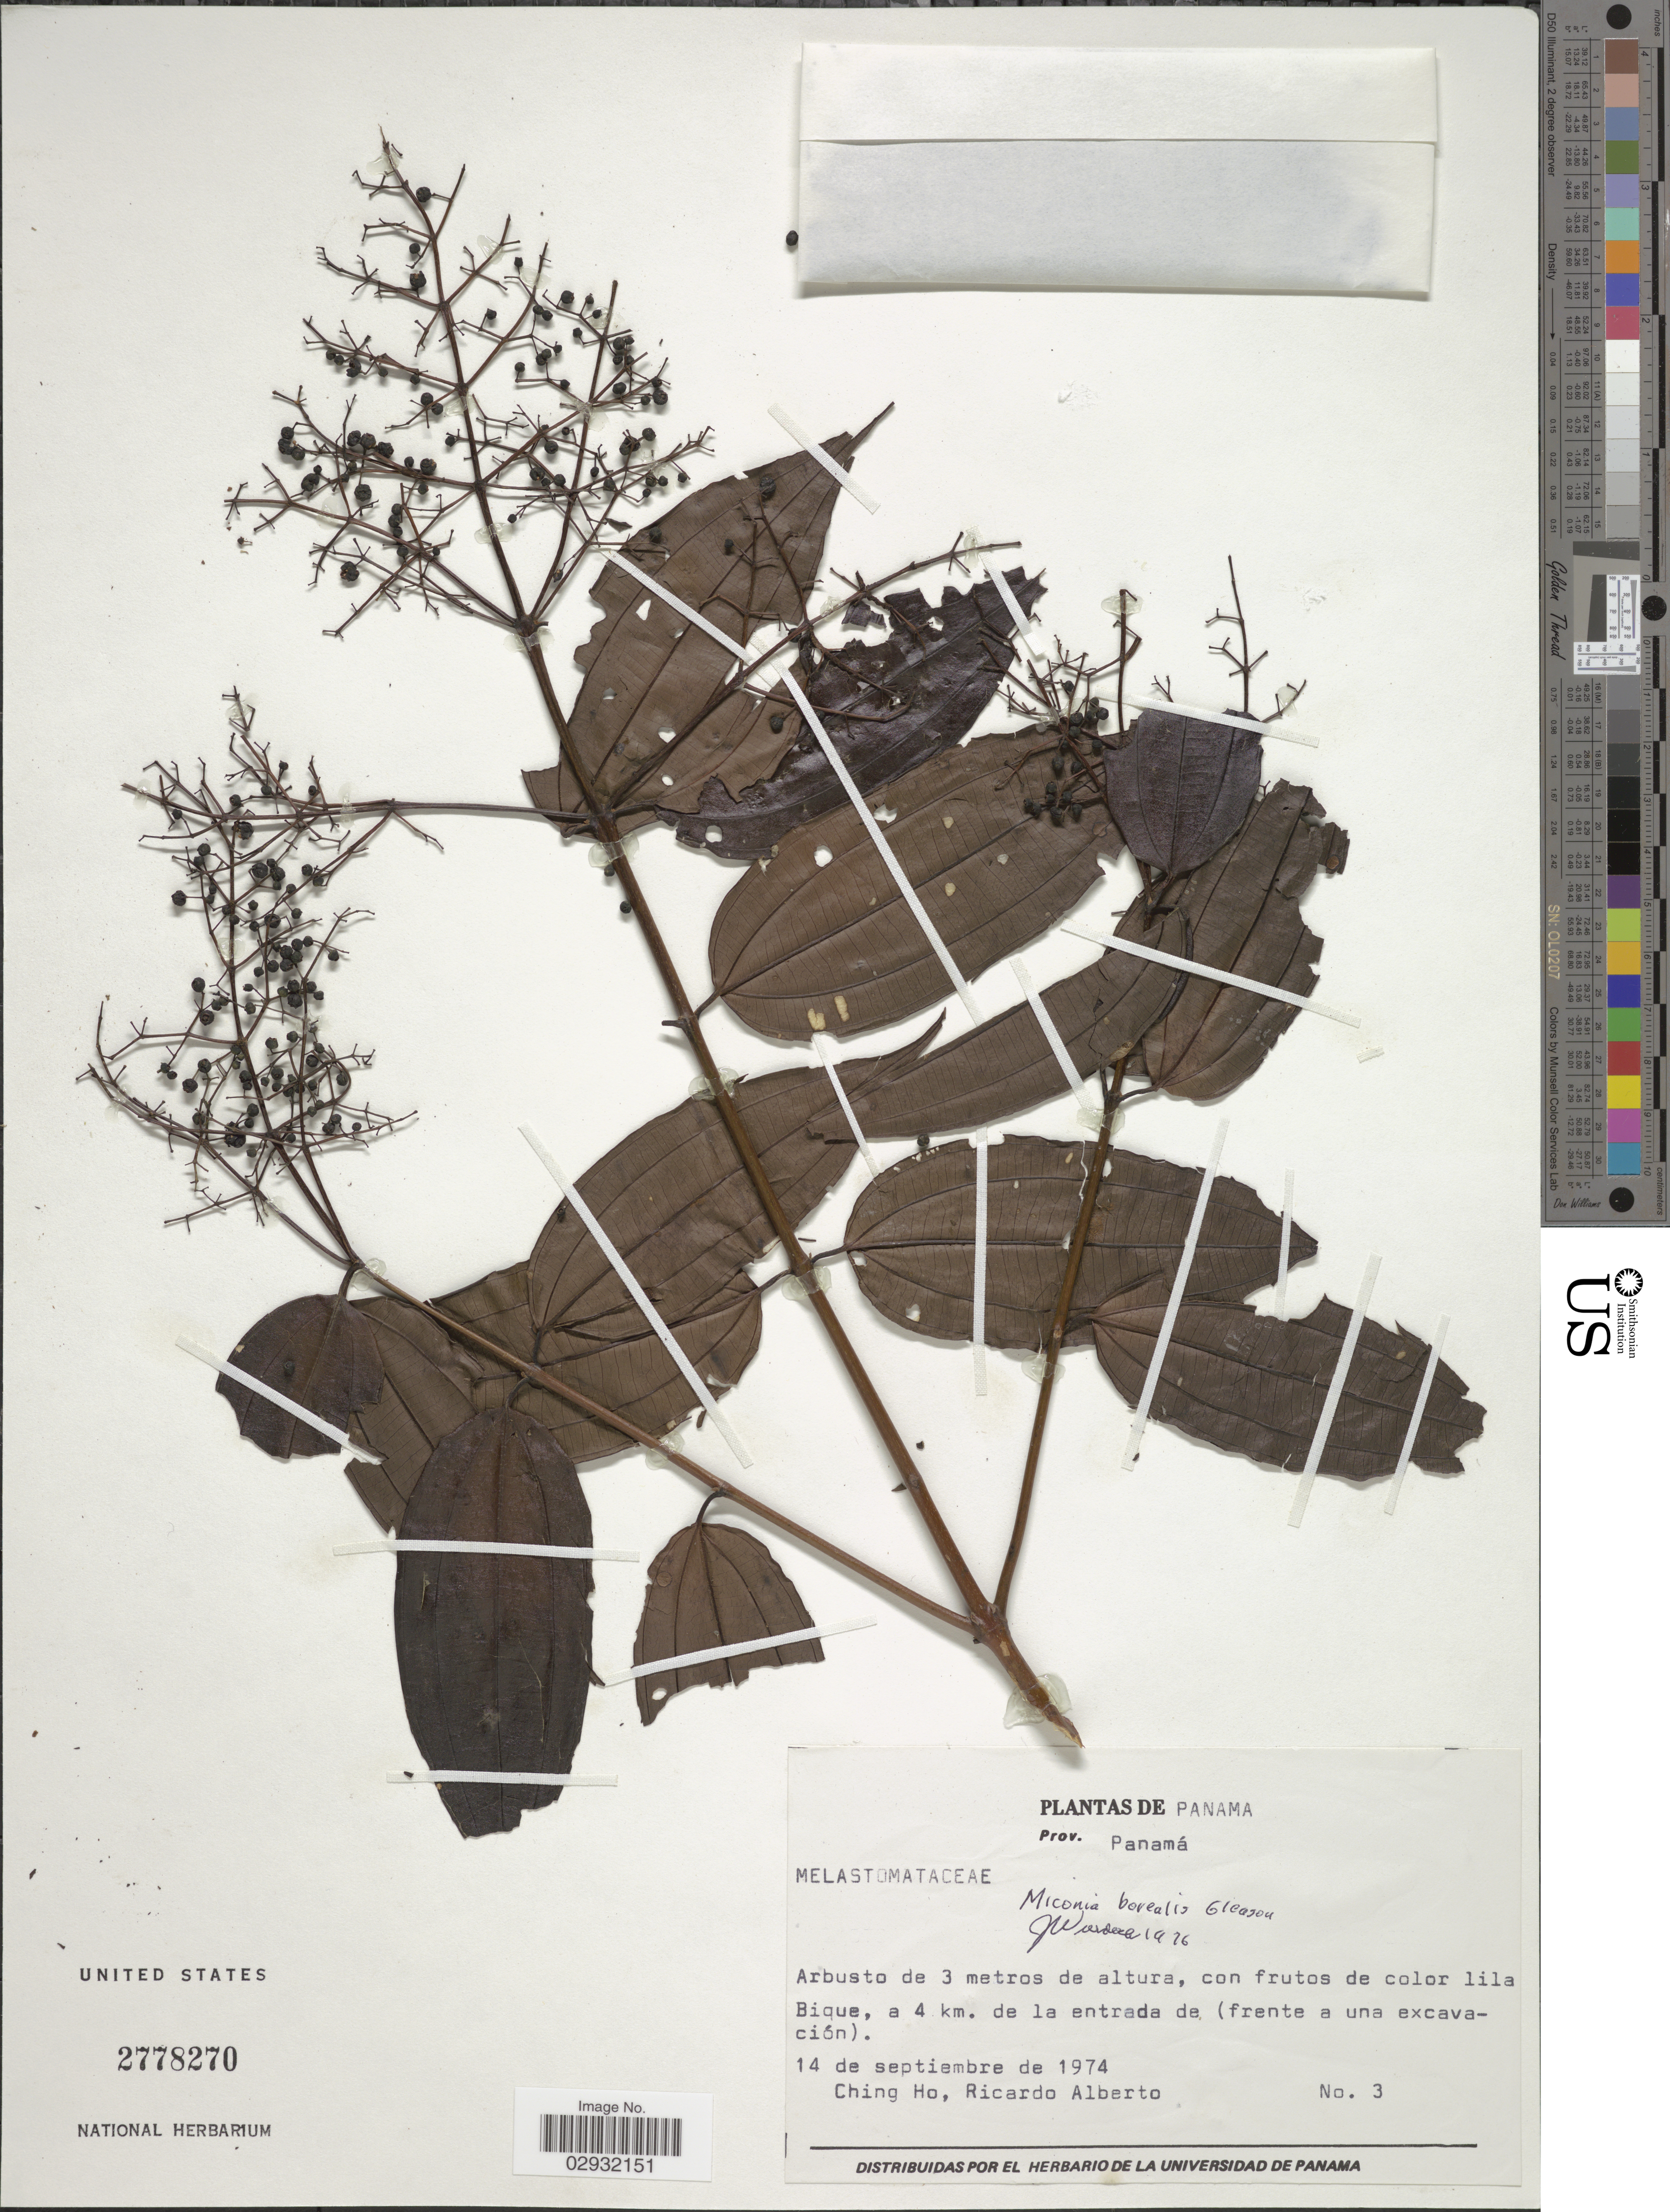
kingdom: Plantae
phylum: Tracheophyta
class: Magnoliopsida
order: Myrtales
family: Melastomataceae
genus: Miconia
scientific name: Miconia borealis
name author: Gleason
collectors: C. Ho & R. Alberto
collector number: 3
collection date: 1974-09-14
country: Panama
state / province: Panamá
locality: Con frutos de color lila Bique, a 4 km. de la entrada de (frente a una excavación).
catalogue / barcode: US 2778270